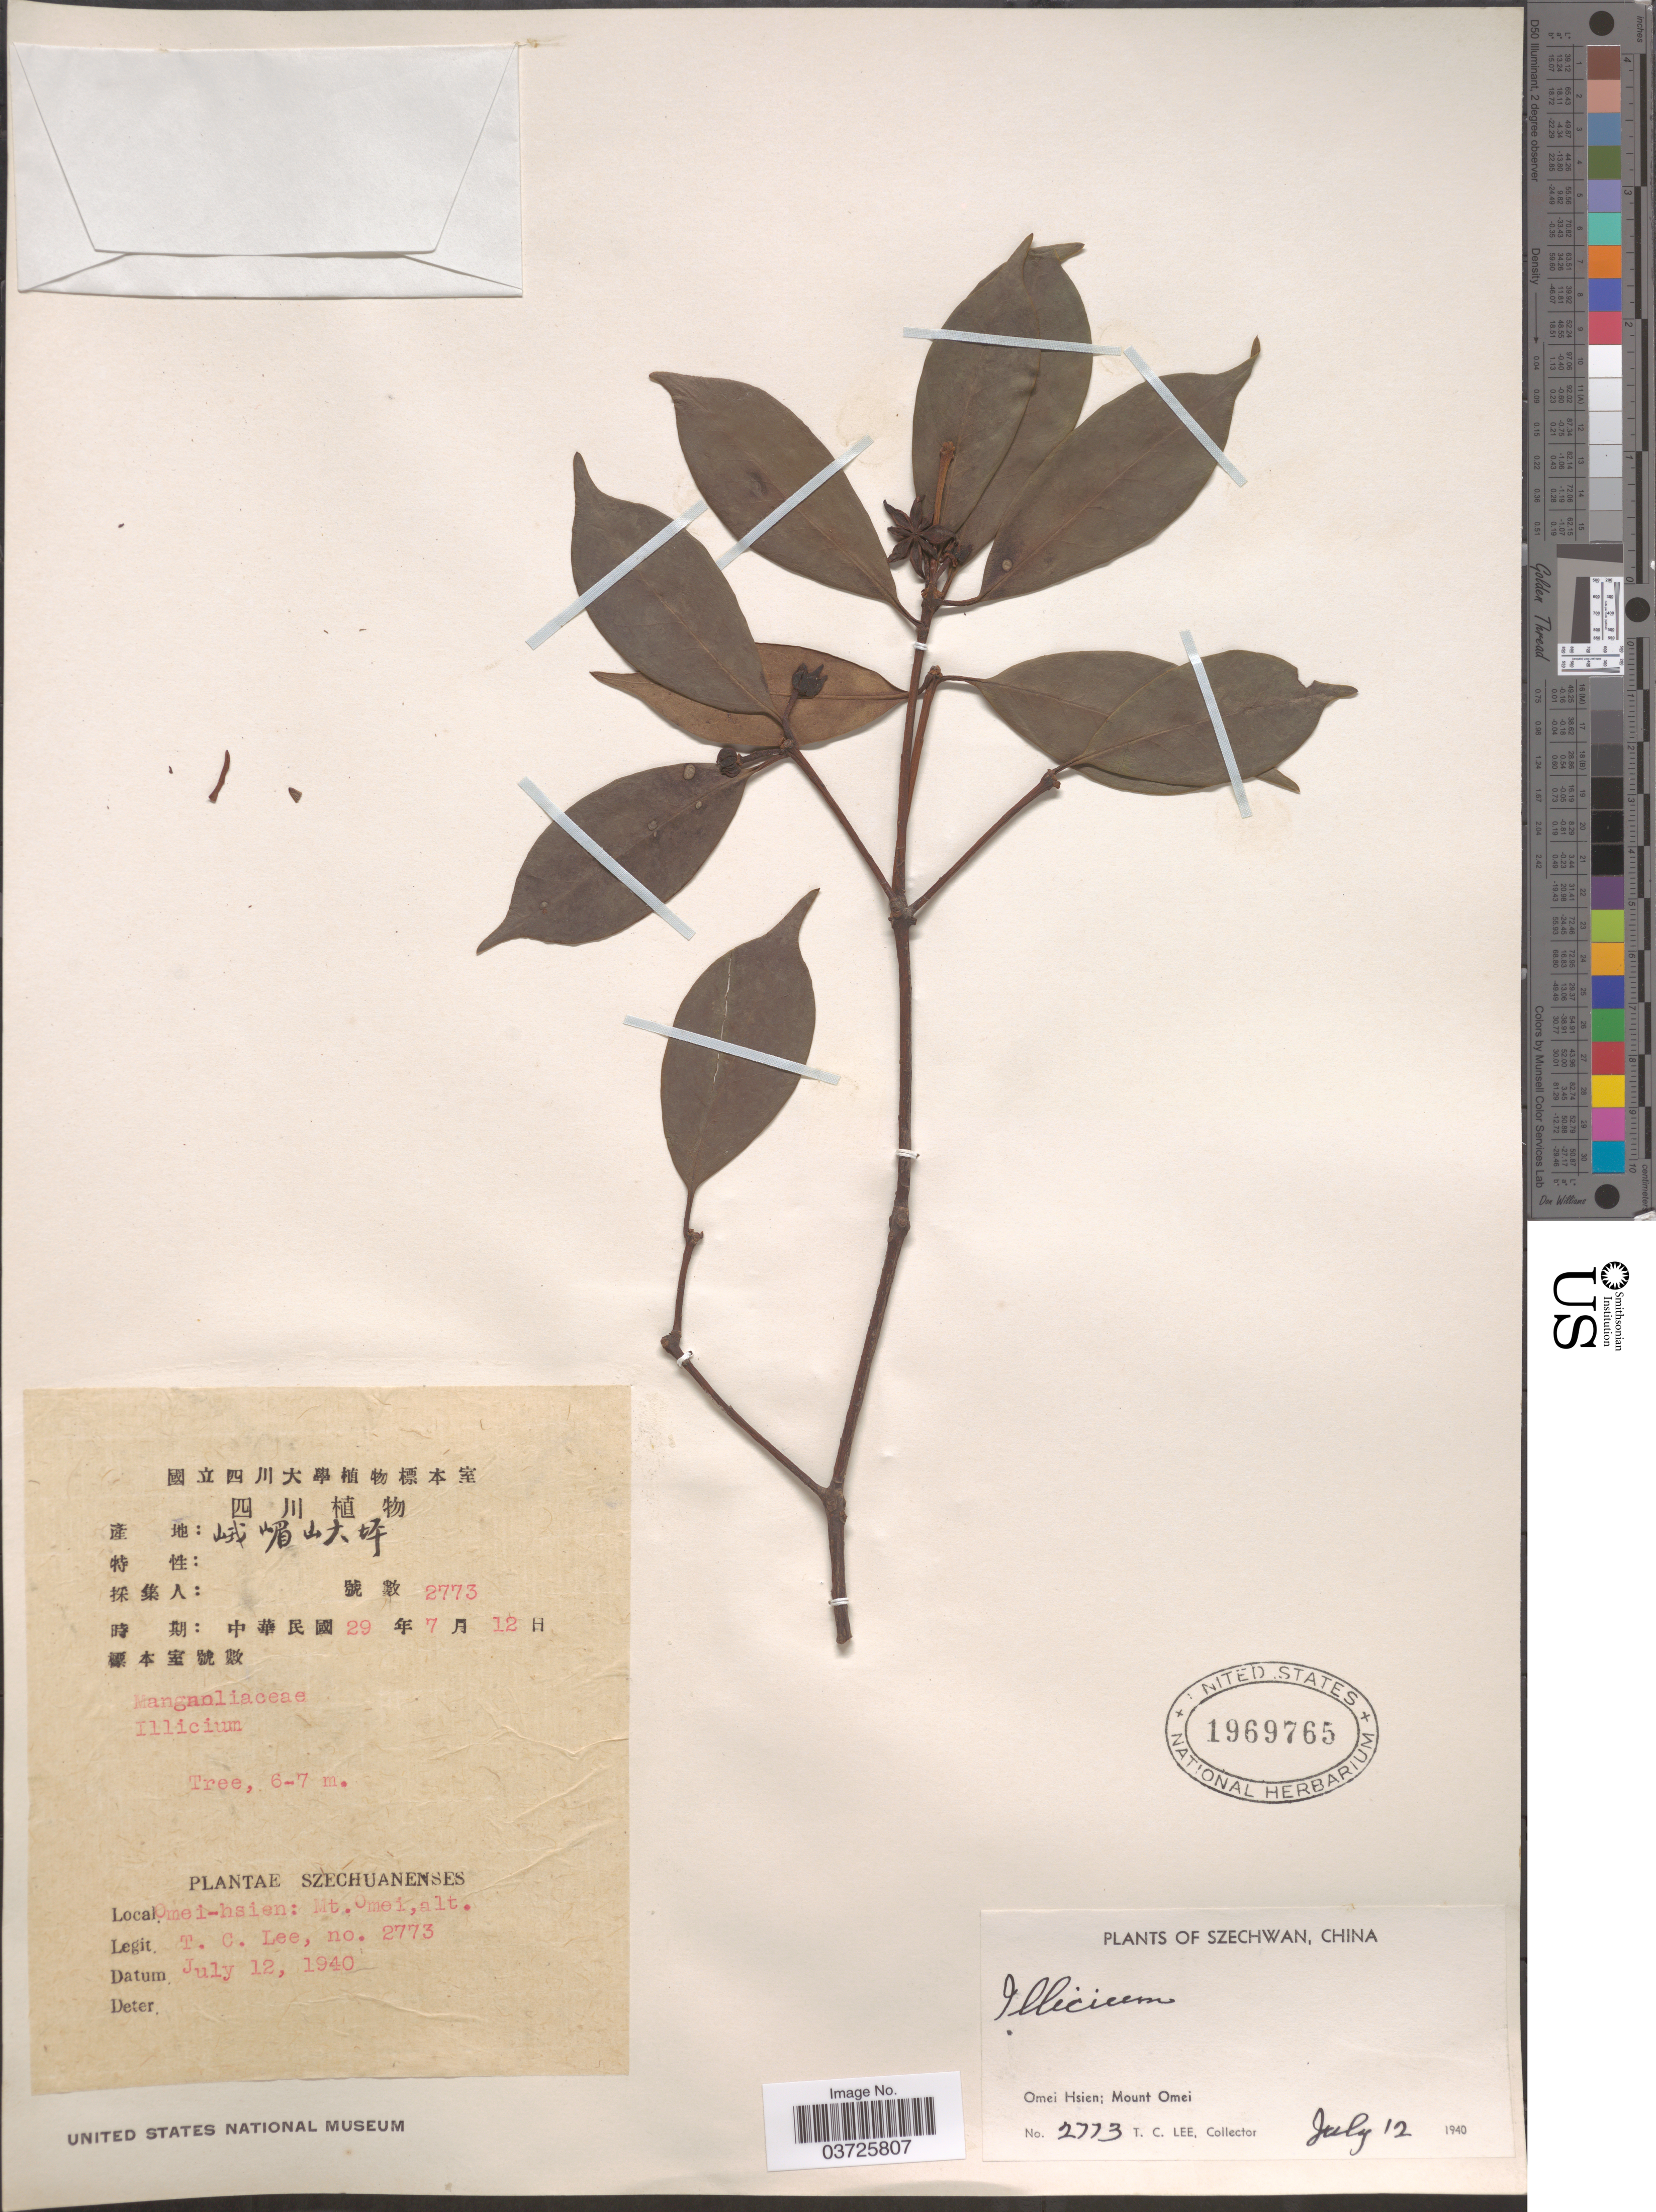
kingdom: Plantae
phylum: Tracheophyta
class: Magnoliopsida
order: Austrobaileyales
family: Schisandraceae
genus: Illicium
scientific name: Illicium sp.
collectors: T. Lee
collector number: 2773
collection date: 1940-07-12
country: China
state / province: Sichuan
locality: Szechwan. Omei-Hsien; Mount Omei.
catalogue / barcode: US 1969765